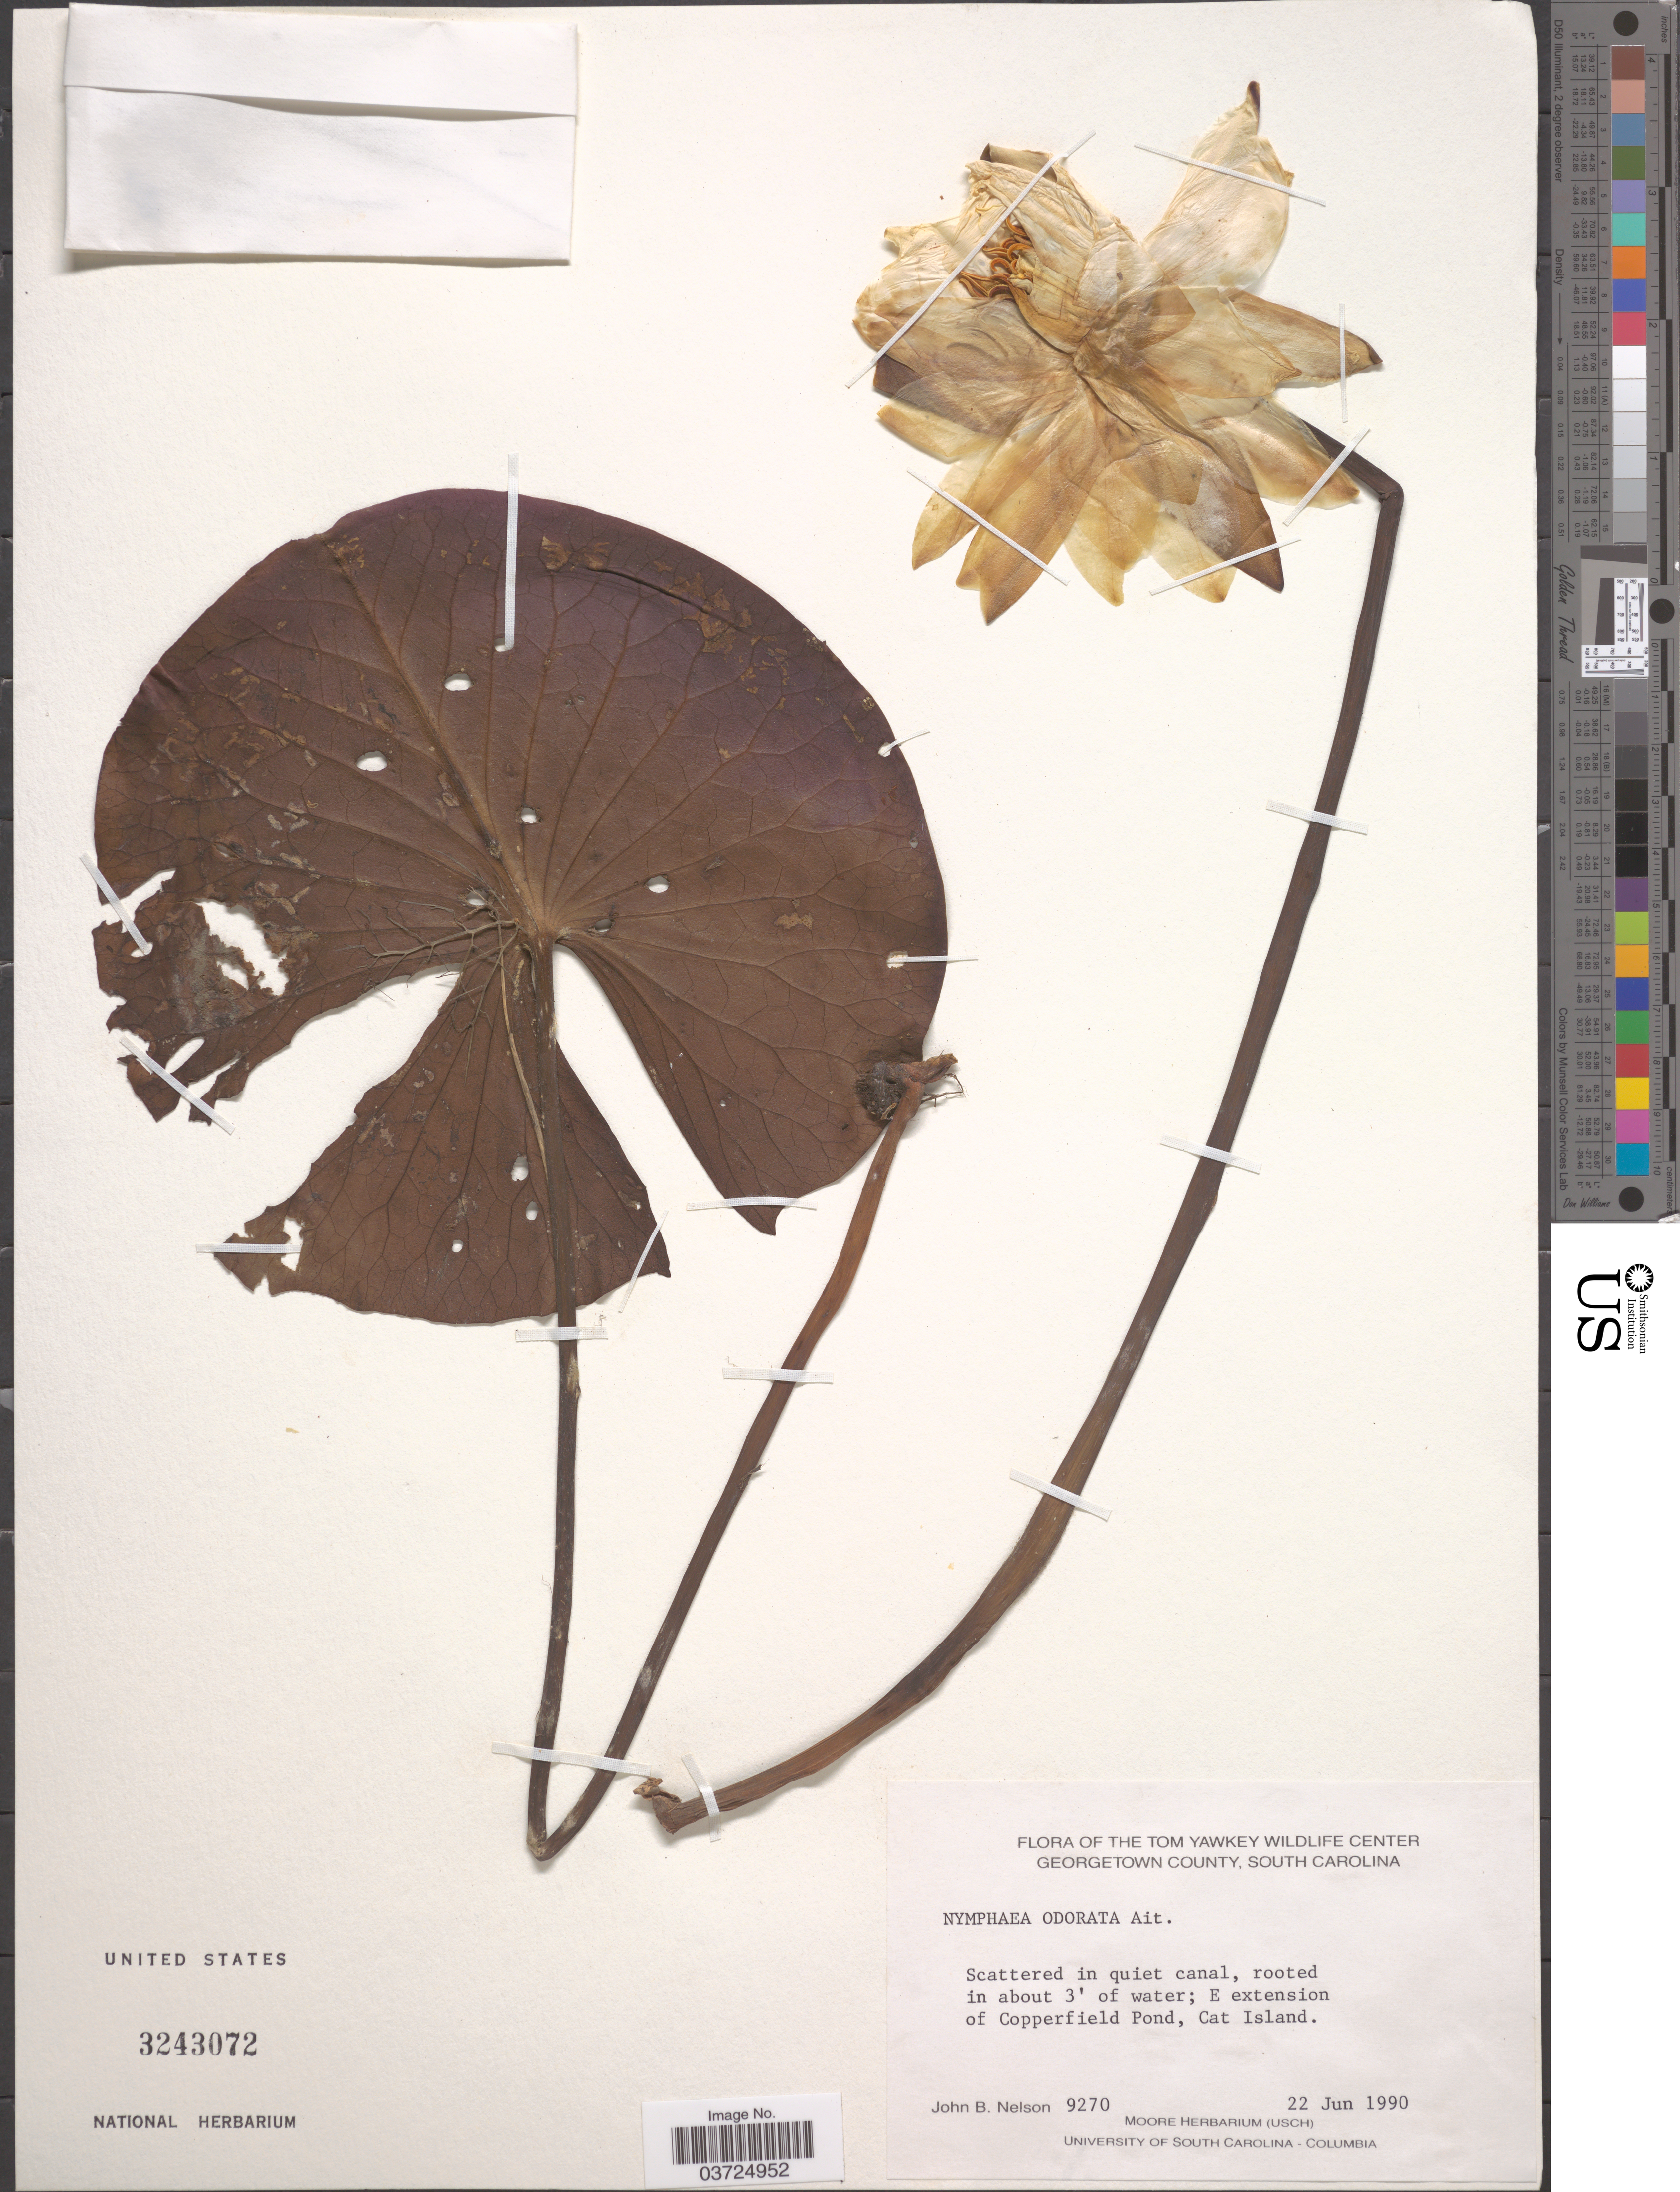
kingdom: Plantae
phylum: Tracheophyta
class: Magnoliopsida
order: Nymphaeales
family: Nymphaeaceae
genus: Nymphaea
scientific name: Nymphaea odorata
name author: Aiton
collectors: J. B. Nelson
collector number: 9270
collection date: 1990-06-22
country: United States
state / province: South Carolina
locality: The Tom Yawkey Wildlife Center. Georgetown County. E extension of Copperfield Pond, Cat Island.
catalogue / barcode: US 3243072